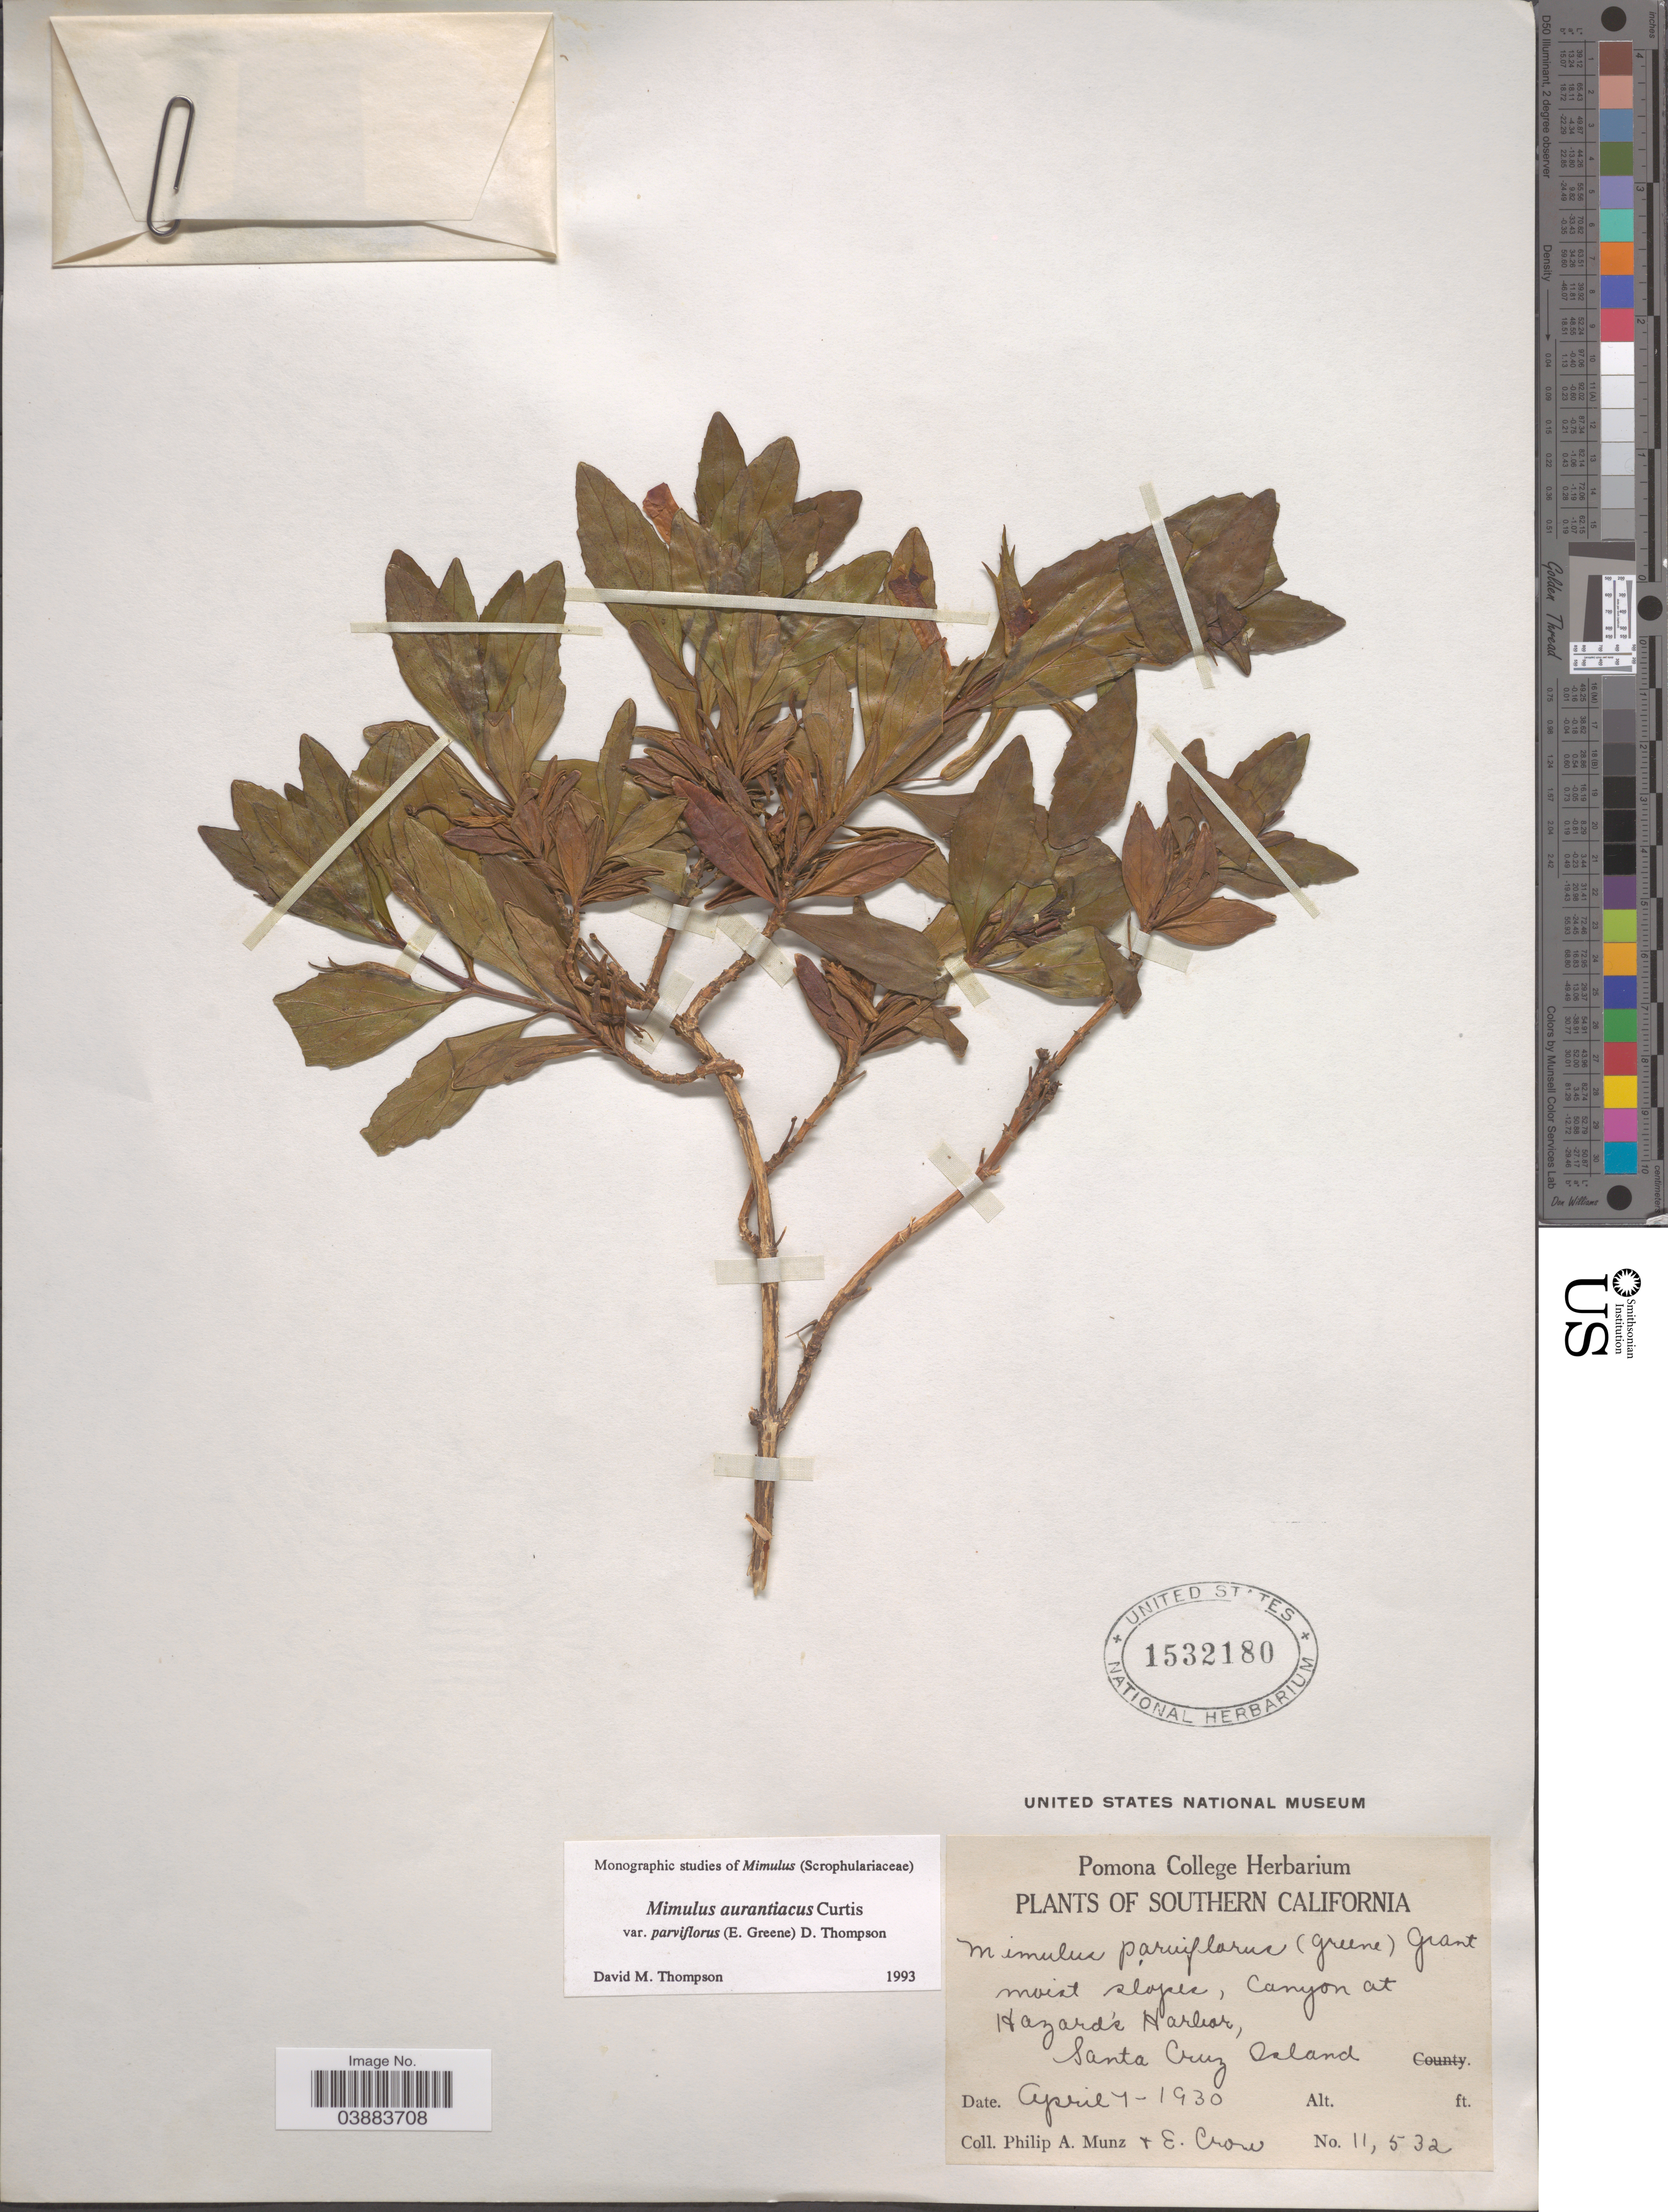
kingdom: Plantae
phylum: Tracheophyta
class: Magnoliopsida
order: Lamiales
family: Phrymaceae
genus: Diplacus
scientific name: Diplacus aurantiacus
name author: (Curtis) Jeps.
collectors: P. A. Munz & E. Crow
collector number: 11532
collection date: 1930-04-07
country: United States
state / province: California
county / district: Santa Barbara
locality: Southern California. Moist slopes, Canyon at Hazard's Harbor, Santa Cruz Island.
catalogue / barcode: US 1532180